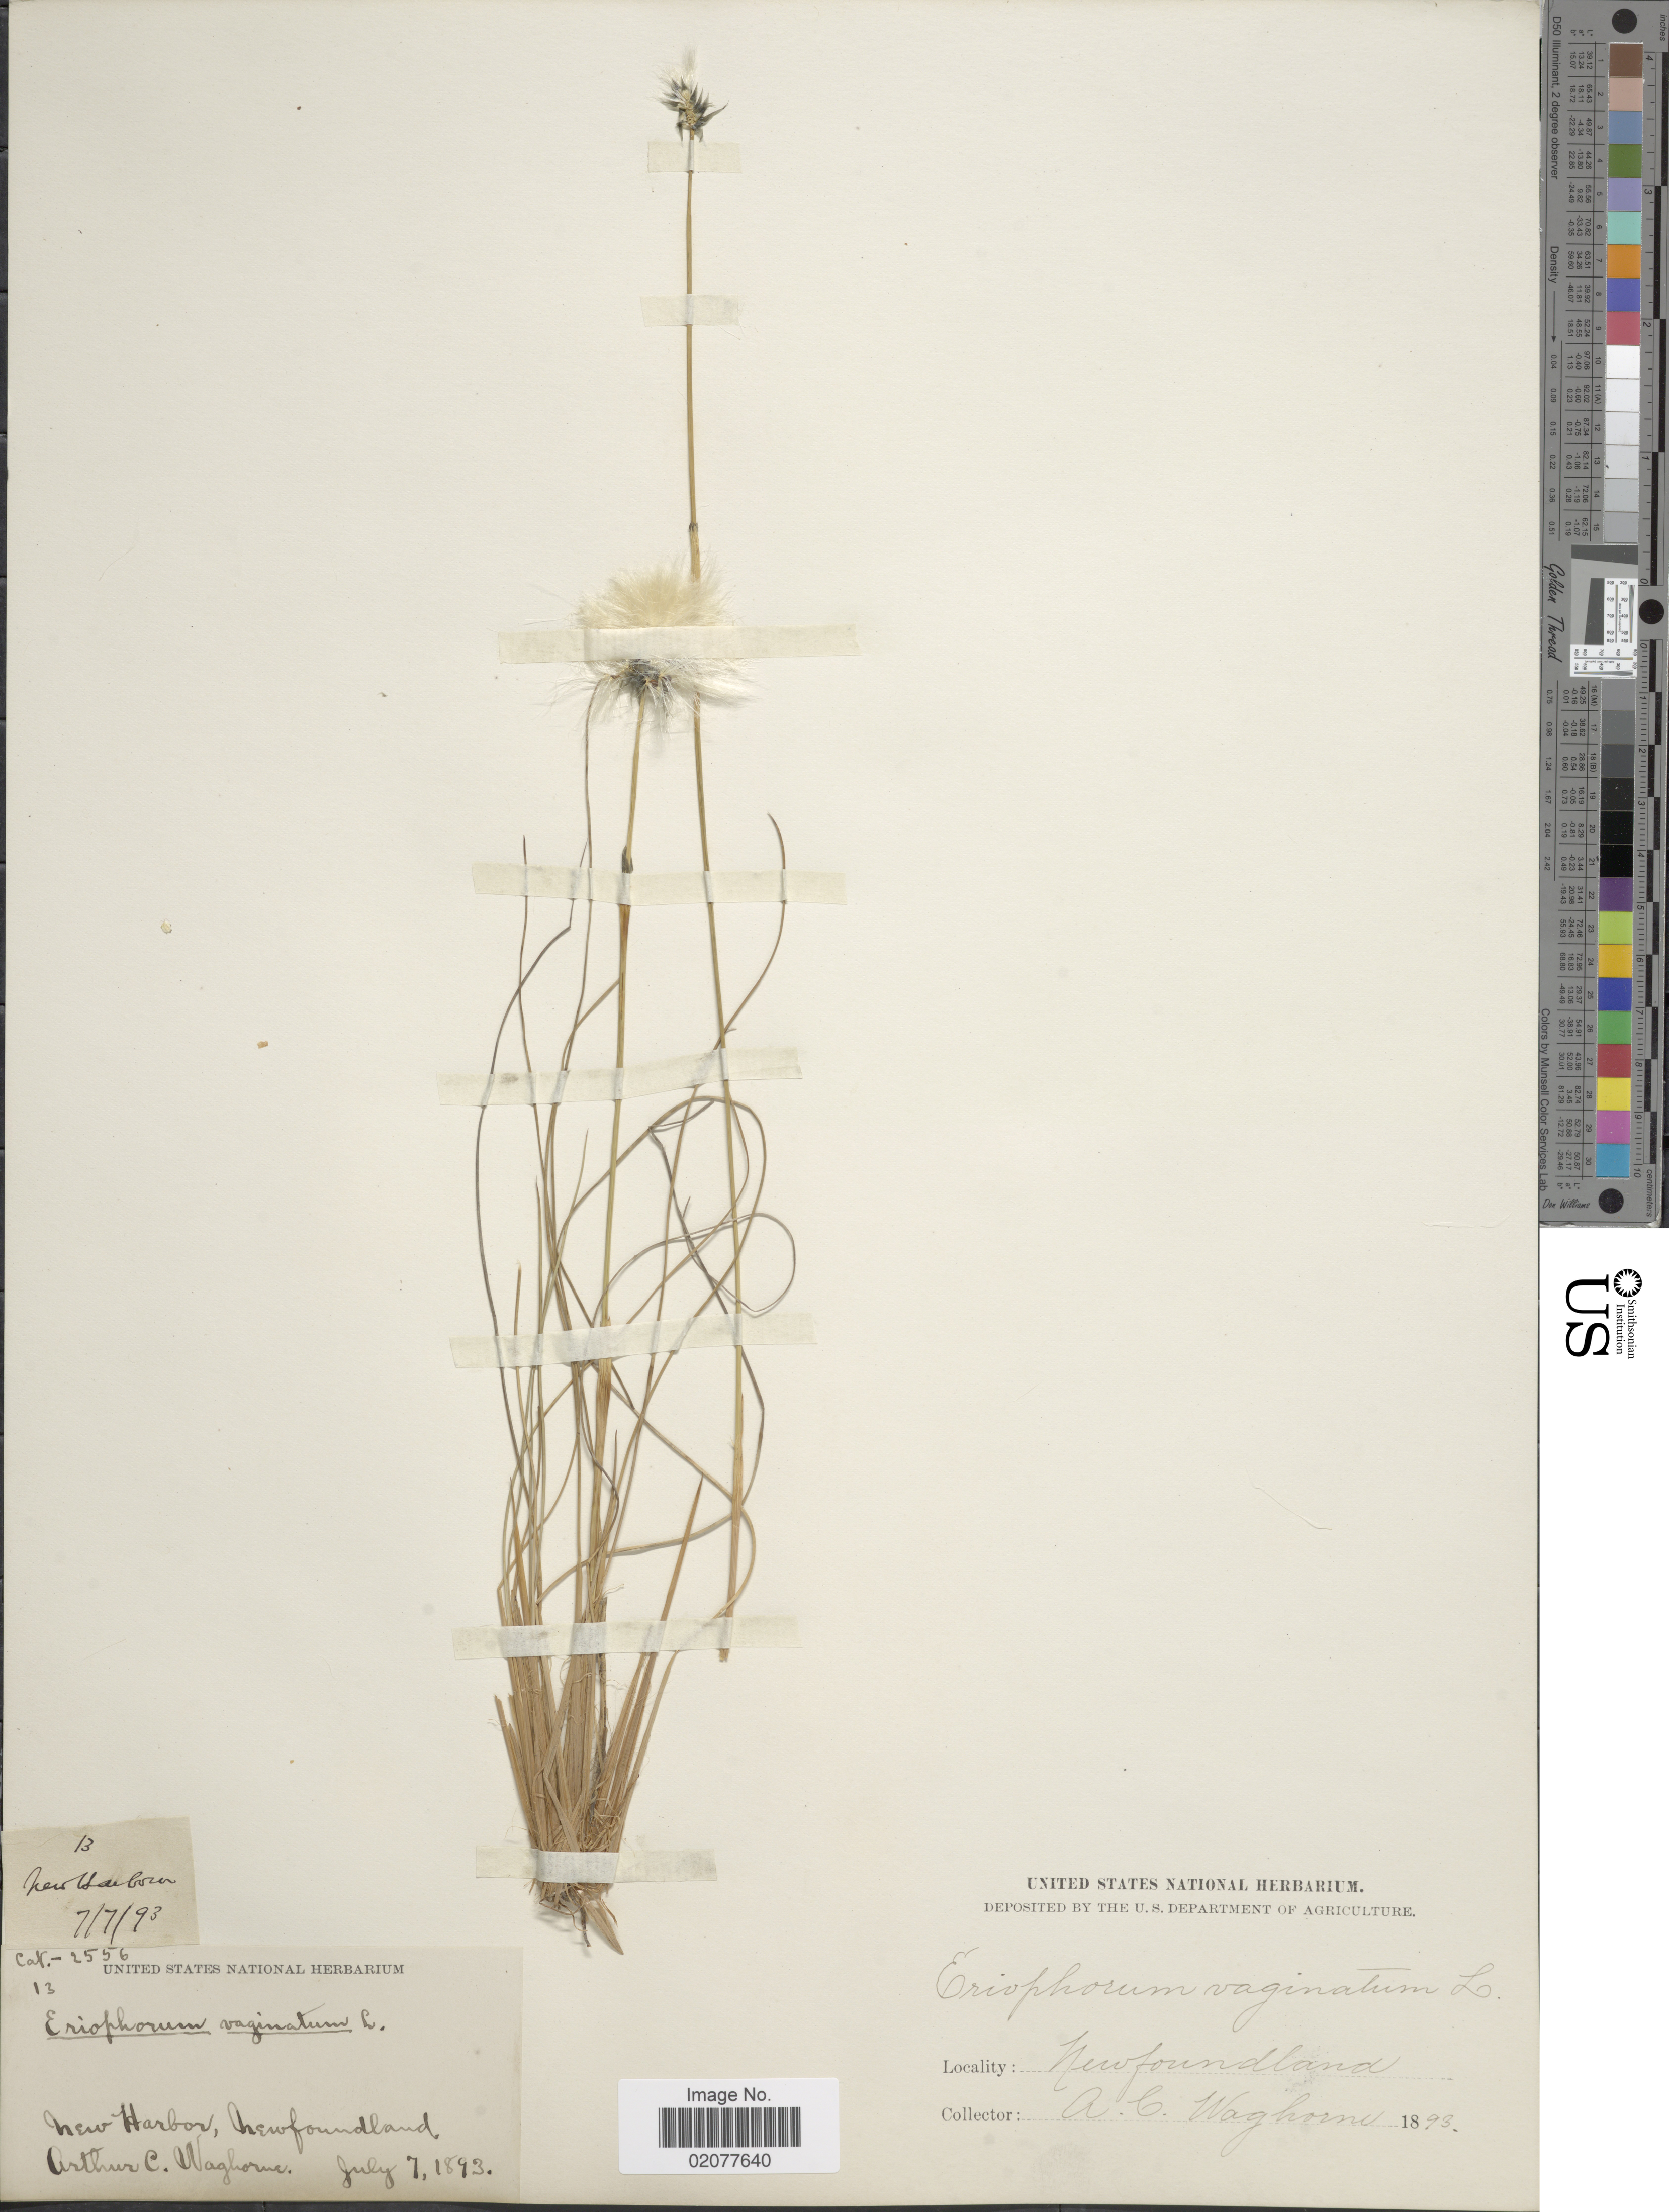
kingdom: Plantae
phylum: Tracheophyta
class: Liliopsida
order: Poales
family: Cyperaceae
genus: Eriophorum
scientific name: Eriophorum spissum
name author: Fernald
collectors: A. Waghorne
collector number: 13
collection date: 1893-07-07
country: Canada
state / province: Newfoundland and Labrador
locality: New Harbor